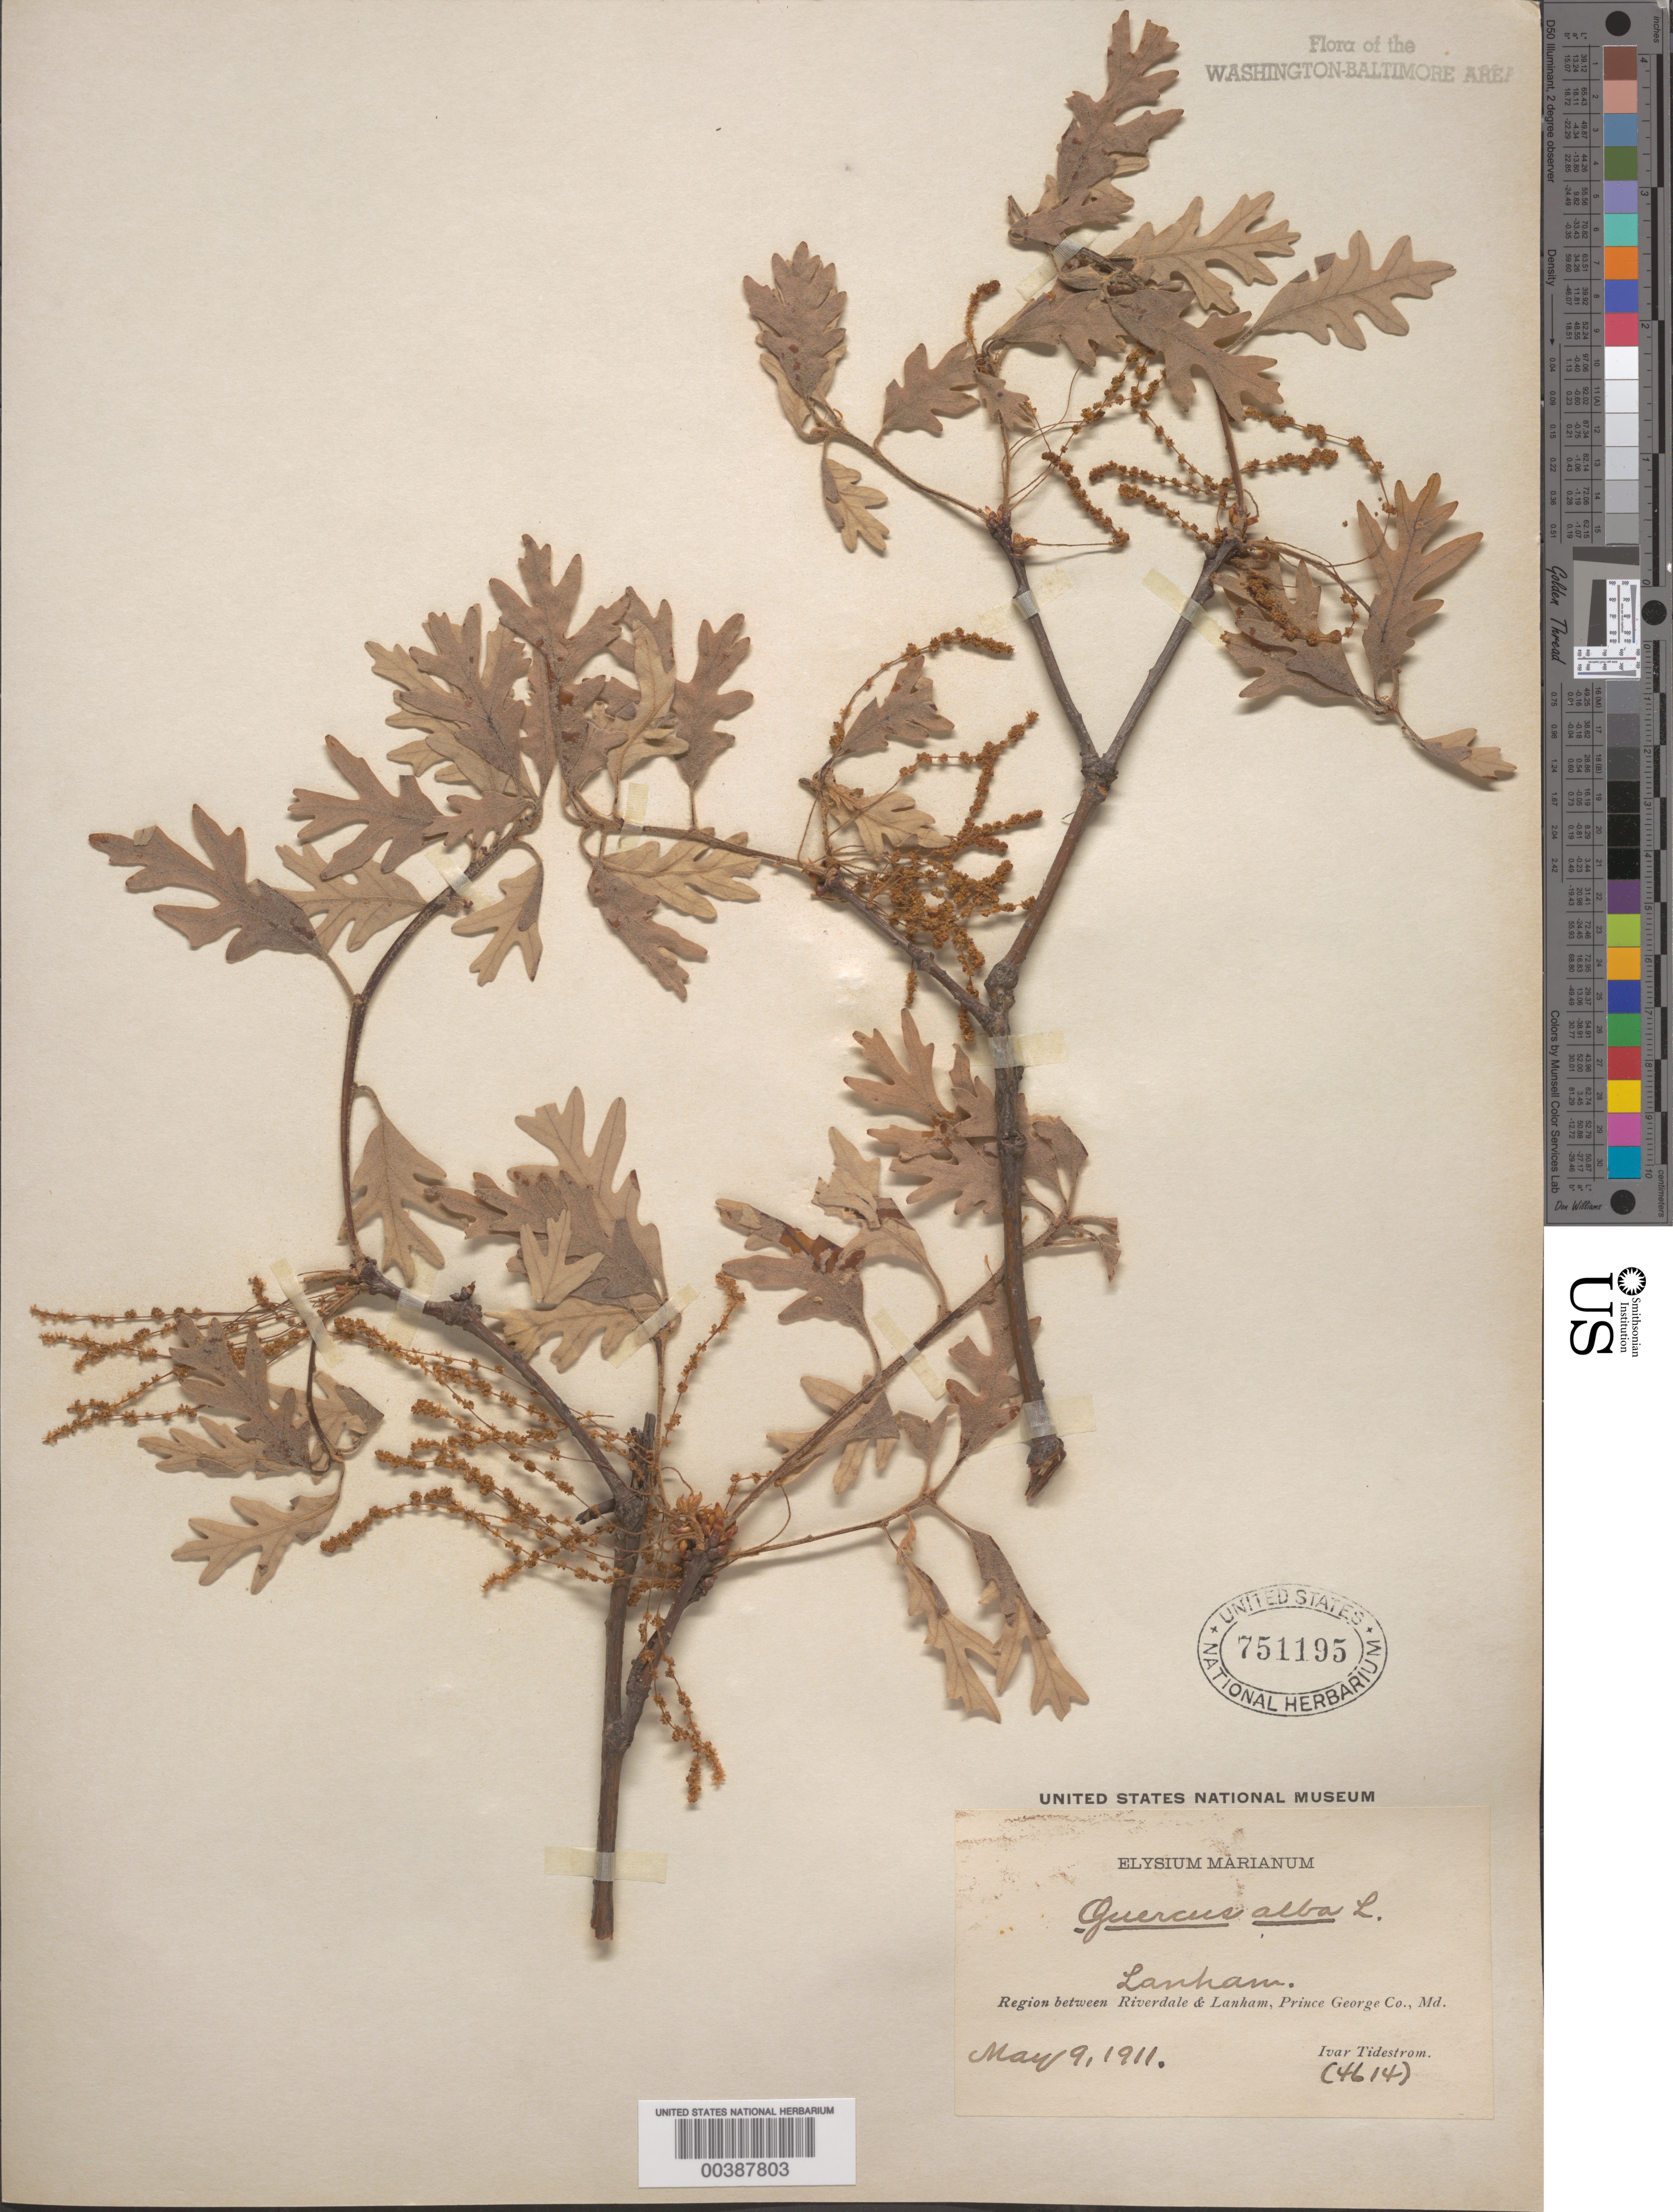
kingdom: Plantae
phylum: Tracheophyta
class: Magnoliopsida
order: Fagales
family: Fagaceae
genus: Quercus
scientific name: Quercus alba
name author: L.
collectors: I. F. Tidestrom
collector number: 4614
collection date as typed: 09 May 1911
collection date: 1911-05-09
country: United States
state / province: Maryland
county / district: Prince George's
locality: Lanham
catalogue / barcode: US 751195